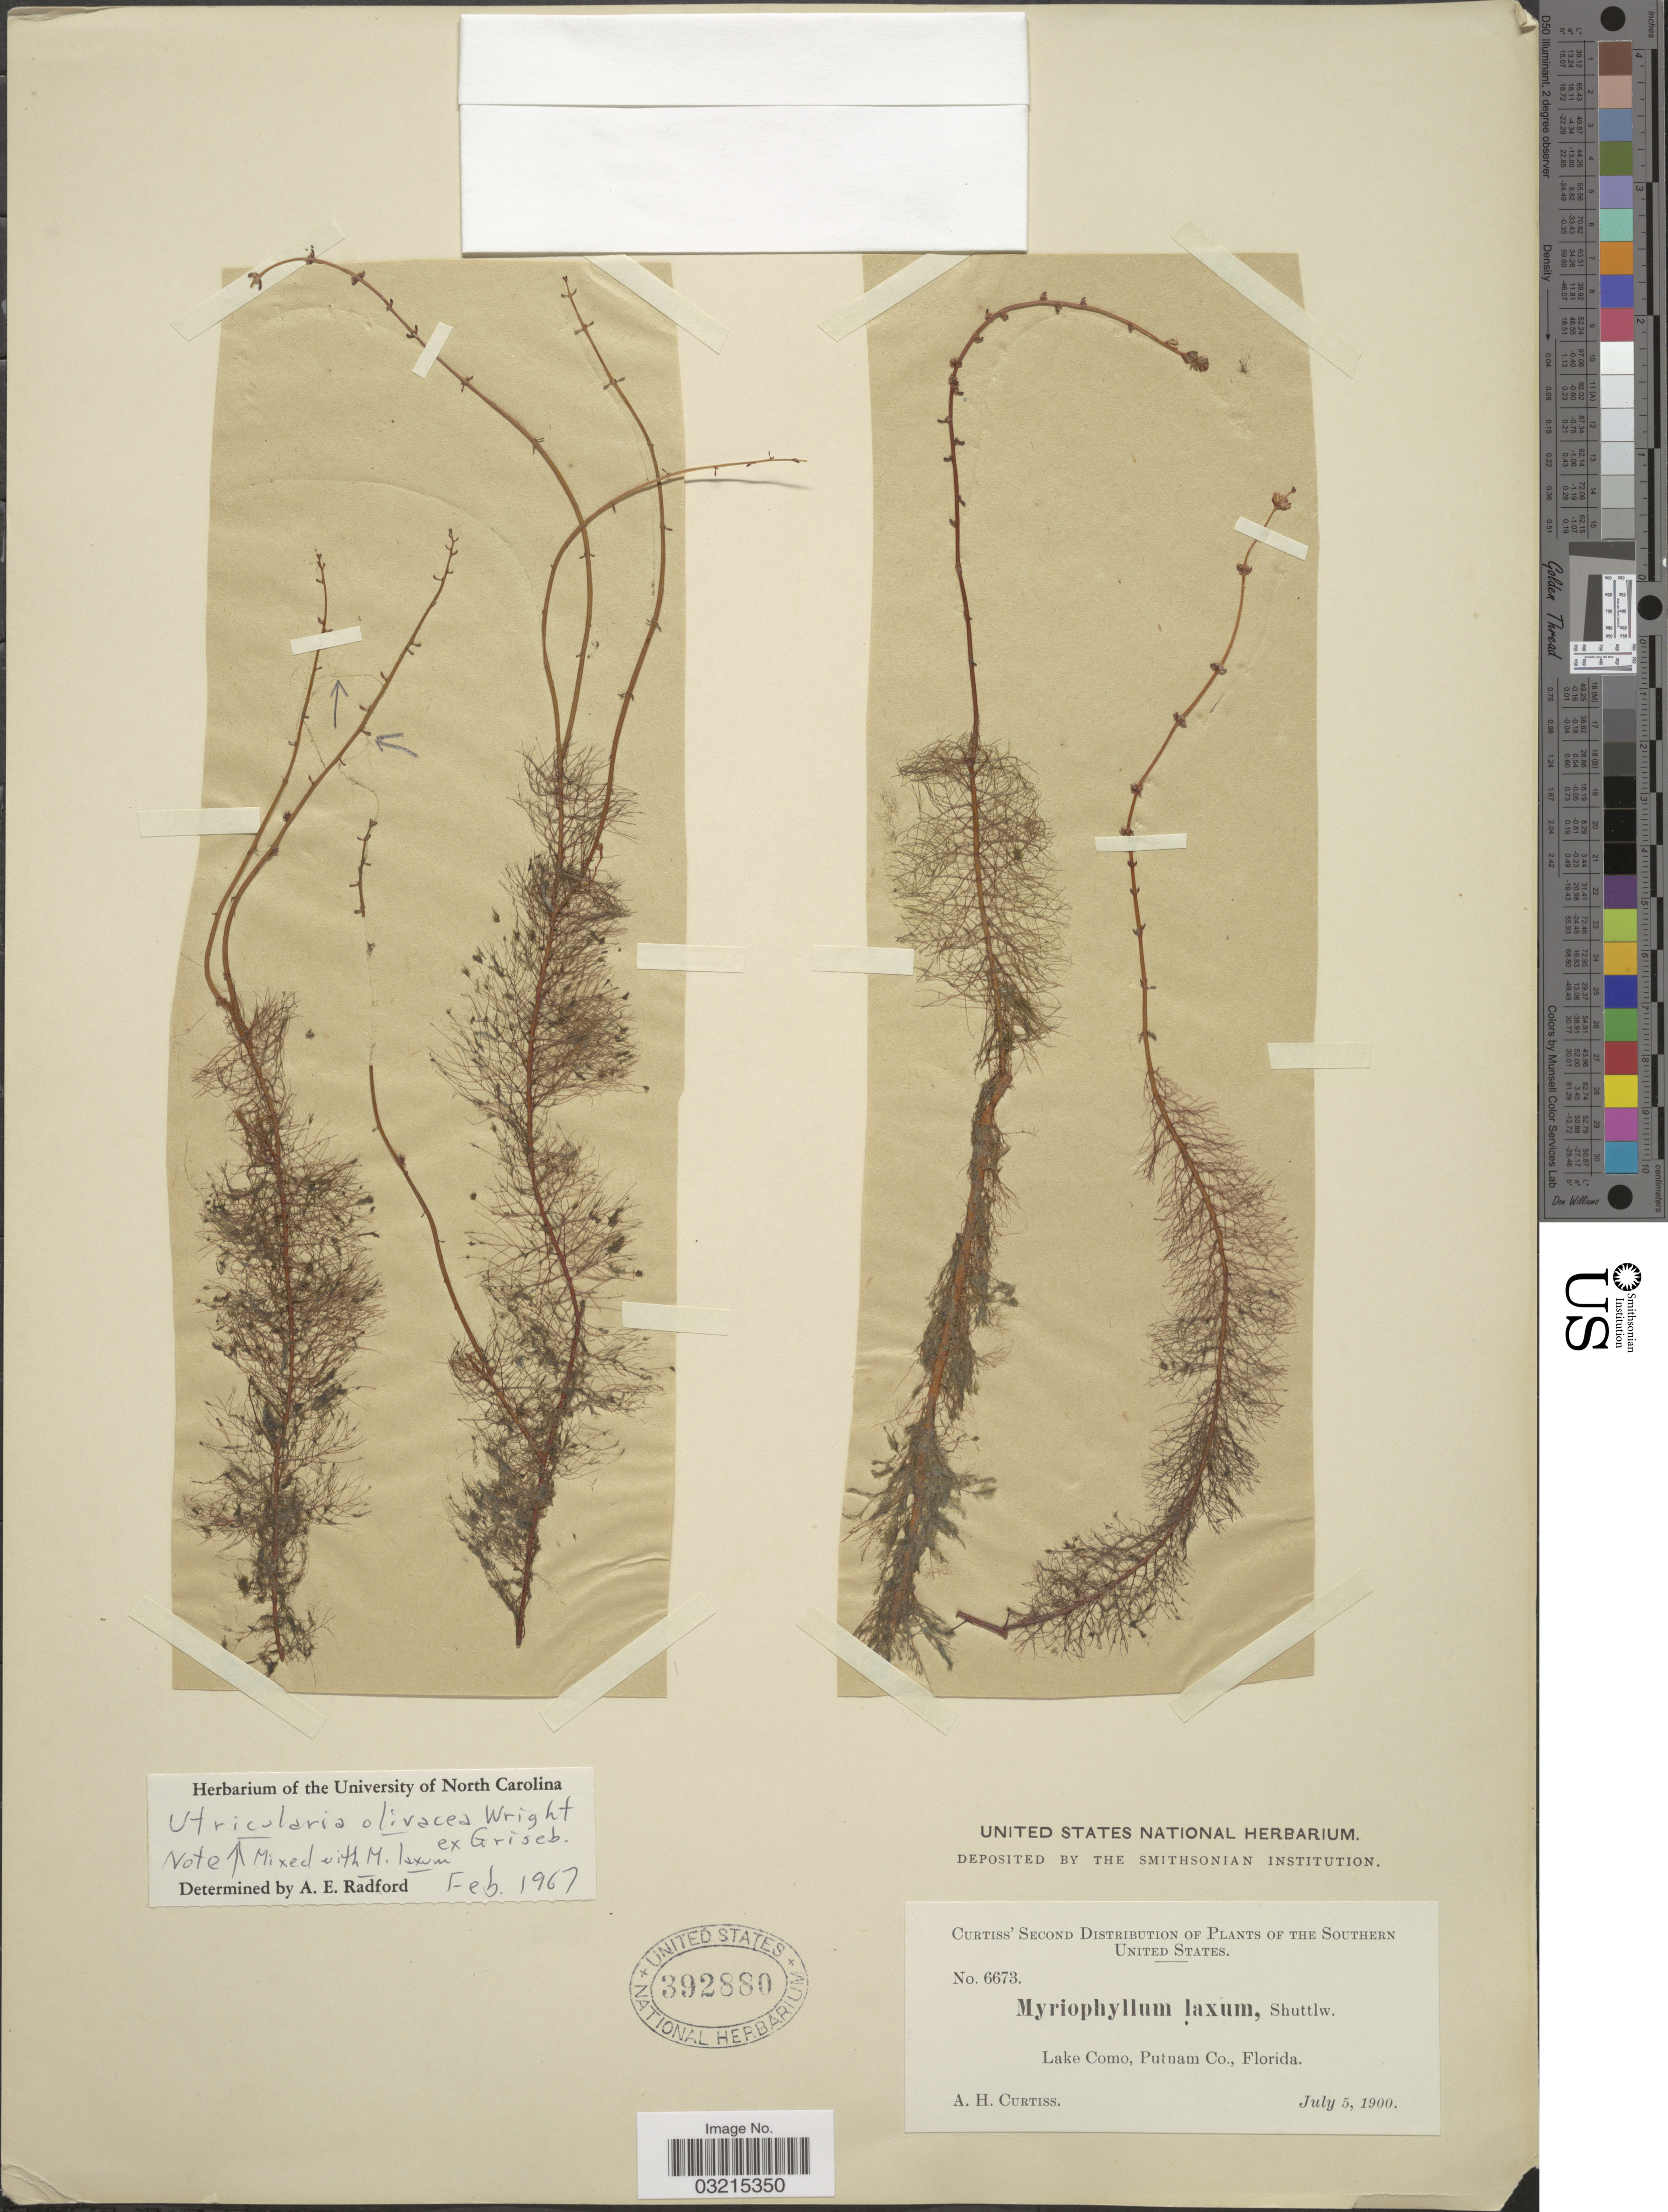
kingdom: Plantae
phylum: Tracheophyta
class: Magnoliopsida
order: Lamiales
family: Lentibulariaceae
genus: Utricularia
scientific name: Utricularia olivacea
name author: C. Wright ex Griseb.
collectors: A. H. Curtiss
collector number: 6673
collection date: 1900-07-05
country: United States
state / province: Florida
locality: The Southern United States. Lake Como, Putnam Co.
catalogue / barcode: US 392880